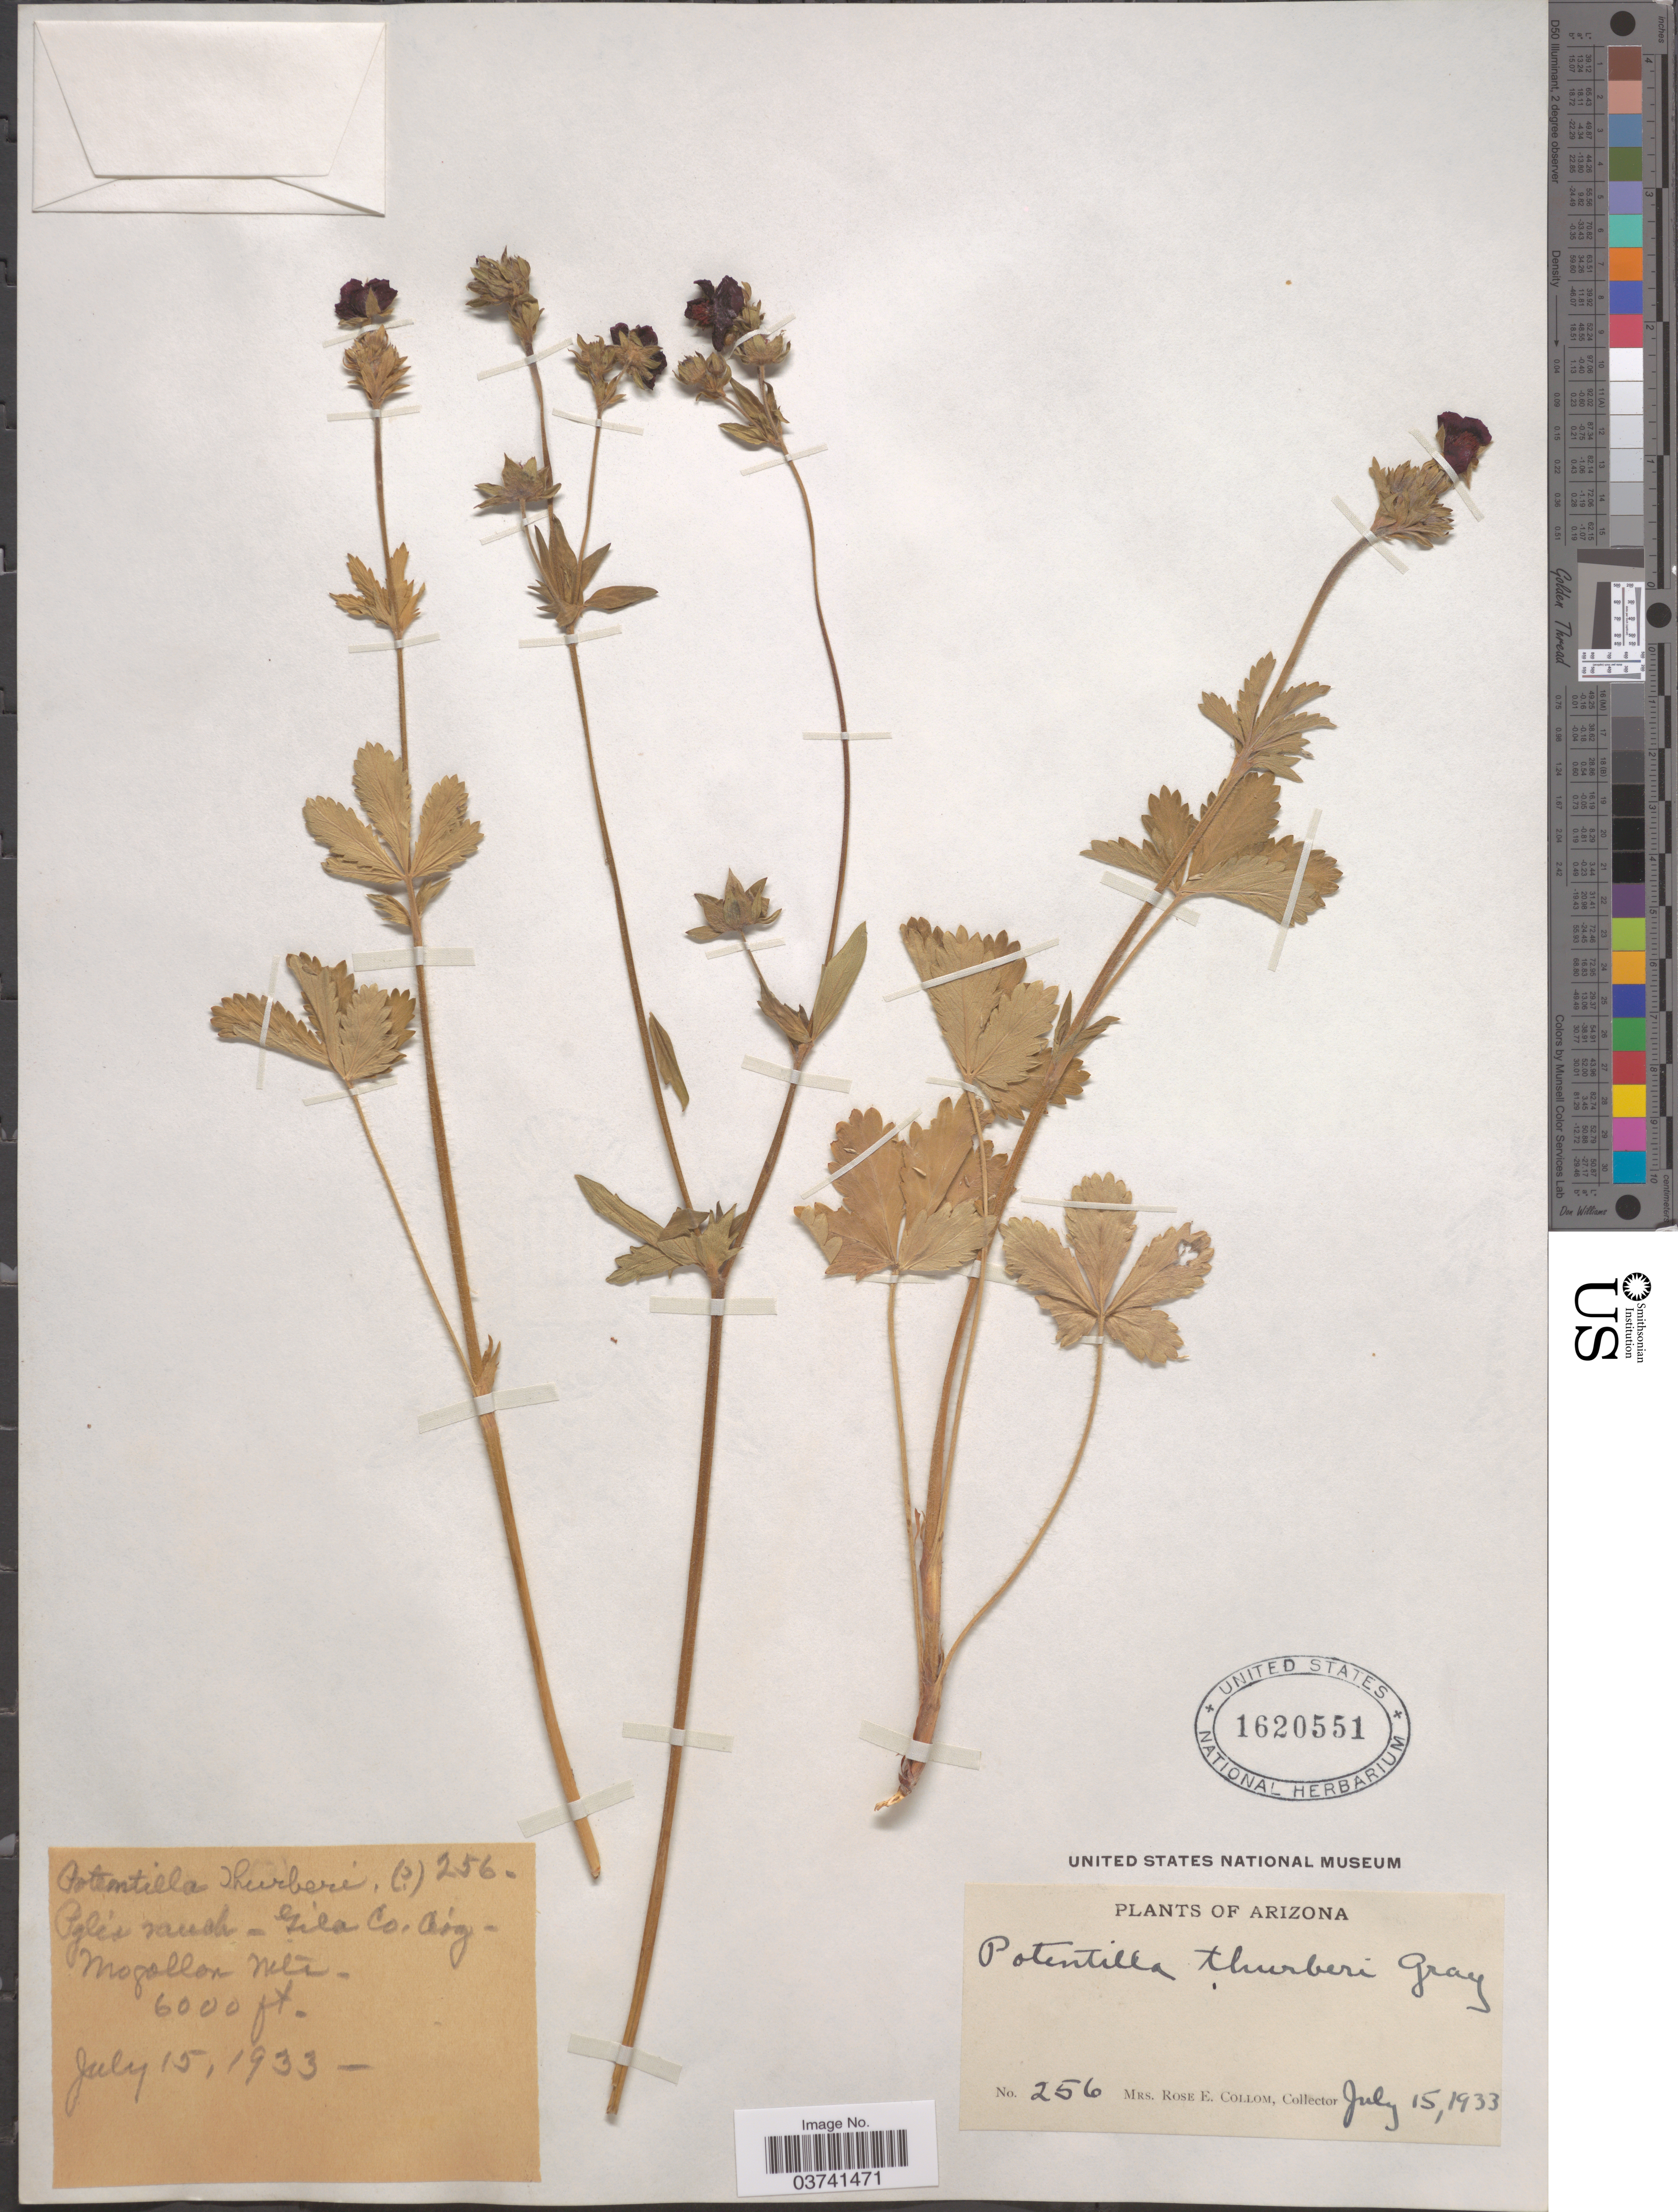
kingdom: Plantae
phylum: Tracheophyta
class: Magnoliopsida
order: Rosales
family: Rosaceae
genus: Potentilla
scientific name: Potentilla thurberi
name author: A. Gray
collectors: R. E. Collom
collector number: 256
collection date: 1933-07-15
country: United States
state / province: Arizona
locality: Ogle's ranch - Gila Co. Mogollon Mts.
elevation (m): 1829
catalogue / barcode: US 1620551